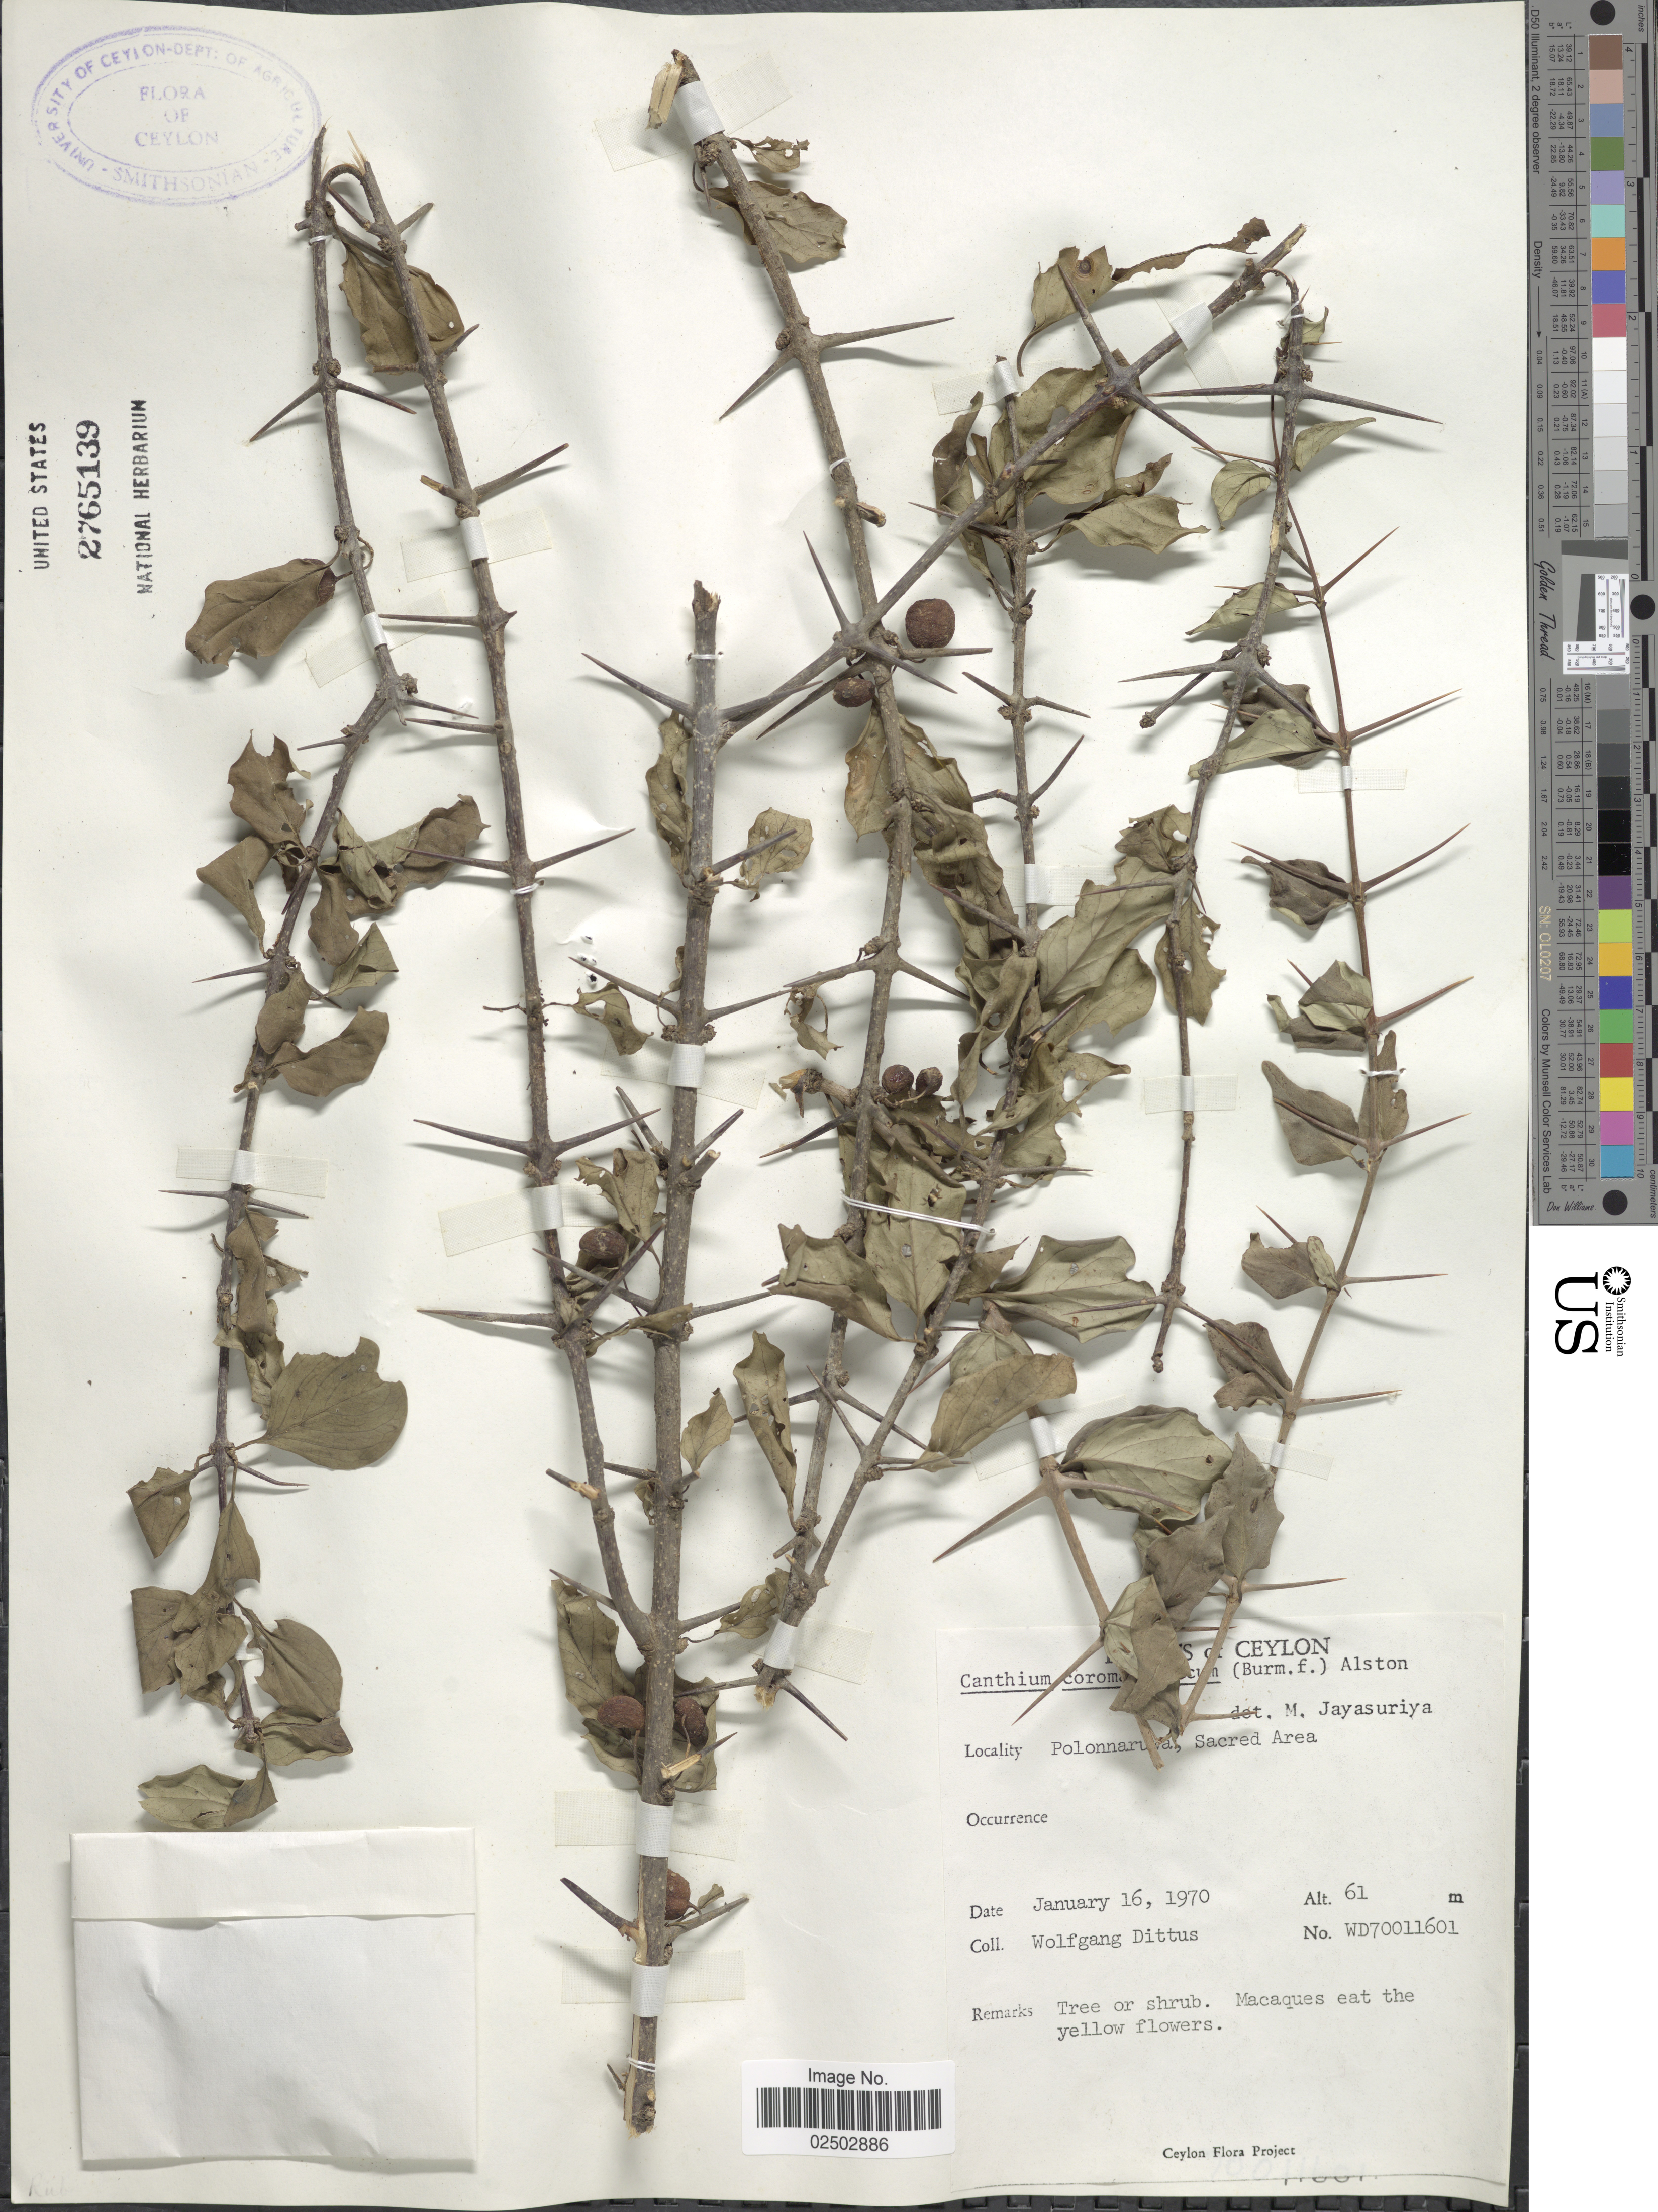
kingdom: Plantae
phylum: Tracheophyta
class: Magnoliopsida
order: Gentianales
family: Rubiaceae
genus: Canthium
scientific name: Canthium coromandelicum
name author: (Burm. f.) Alston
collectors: W. Dittus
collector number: WD70011601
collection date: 1970-01-16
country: Sri Lanka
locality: Ceylon, Polonnaruwa, Sacred Area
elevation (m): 61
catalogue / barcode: US 2765139